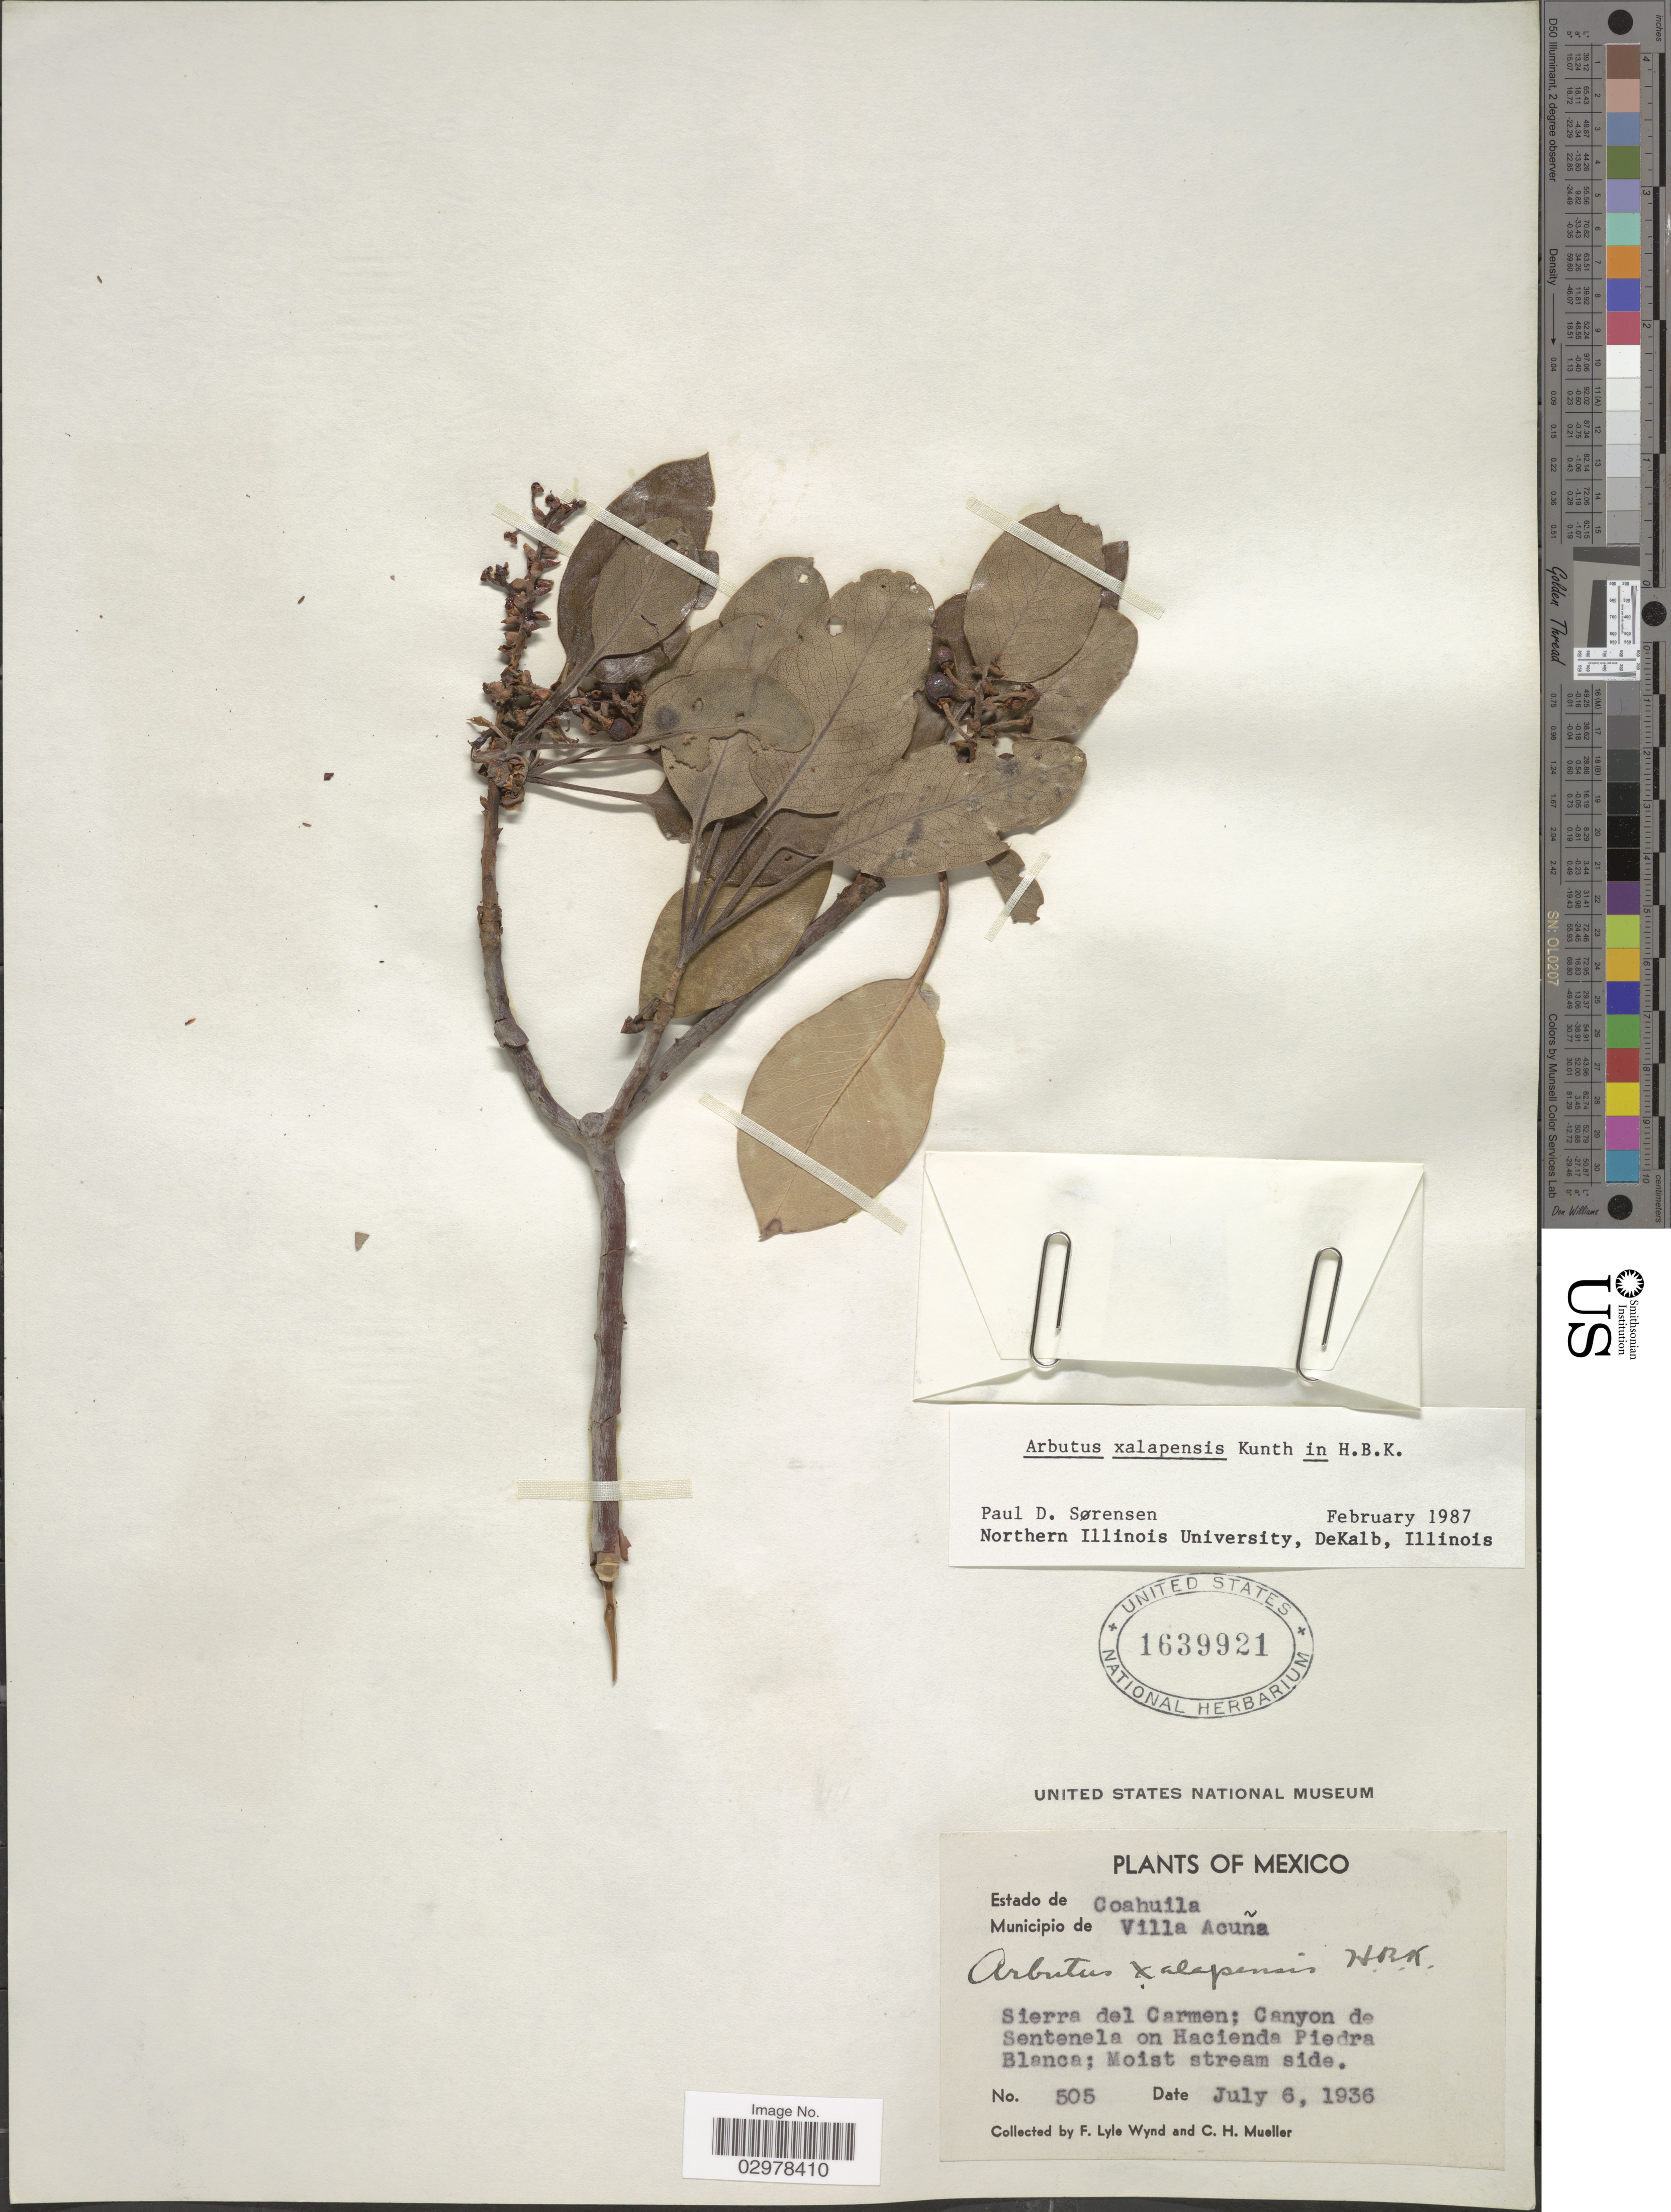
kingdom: Plantae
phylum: Tracheophyta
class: Magnoliopsida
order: Ericales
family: Ericaceae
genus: Arbutus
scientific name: Arbutus xalapensis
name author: Kunth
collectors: F. L. Wynd & C. H. Mueller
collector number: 505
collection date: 1936-07-06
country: Mexico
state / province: Coahuila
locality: Municipio de Villa Acuña, Sierra del Carmen, Canyon de Sentenela on Hacienda Piedra Blanca.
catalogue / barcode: US 1639921